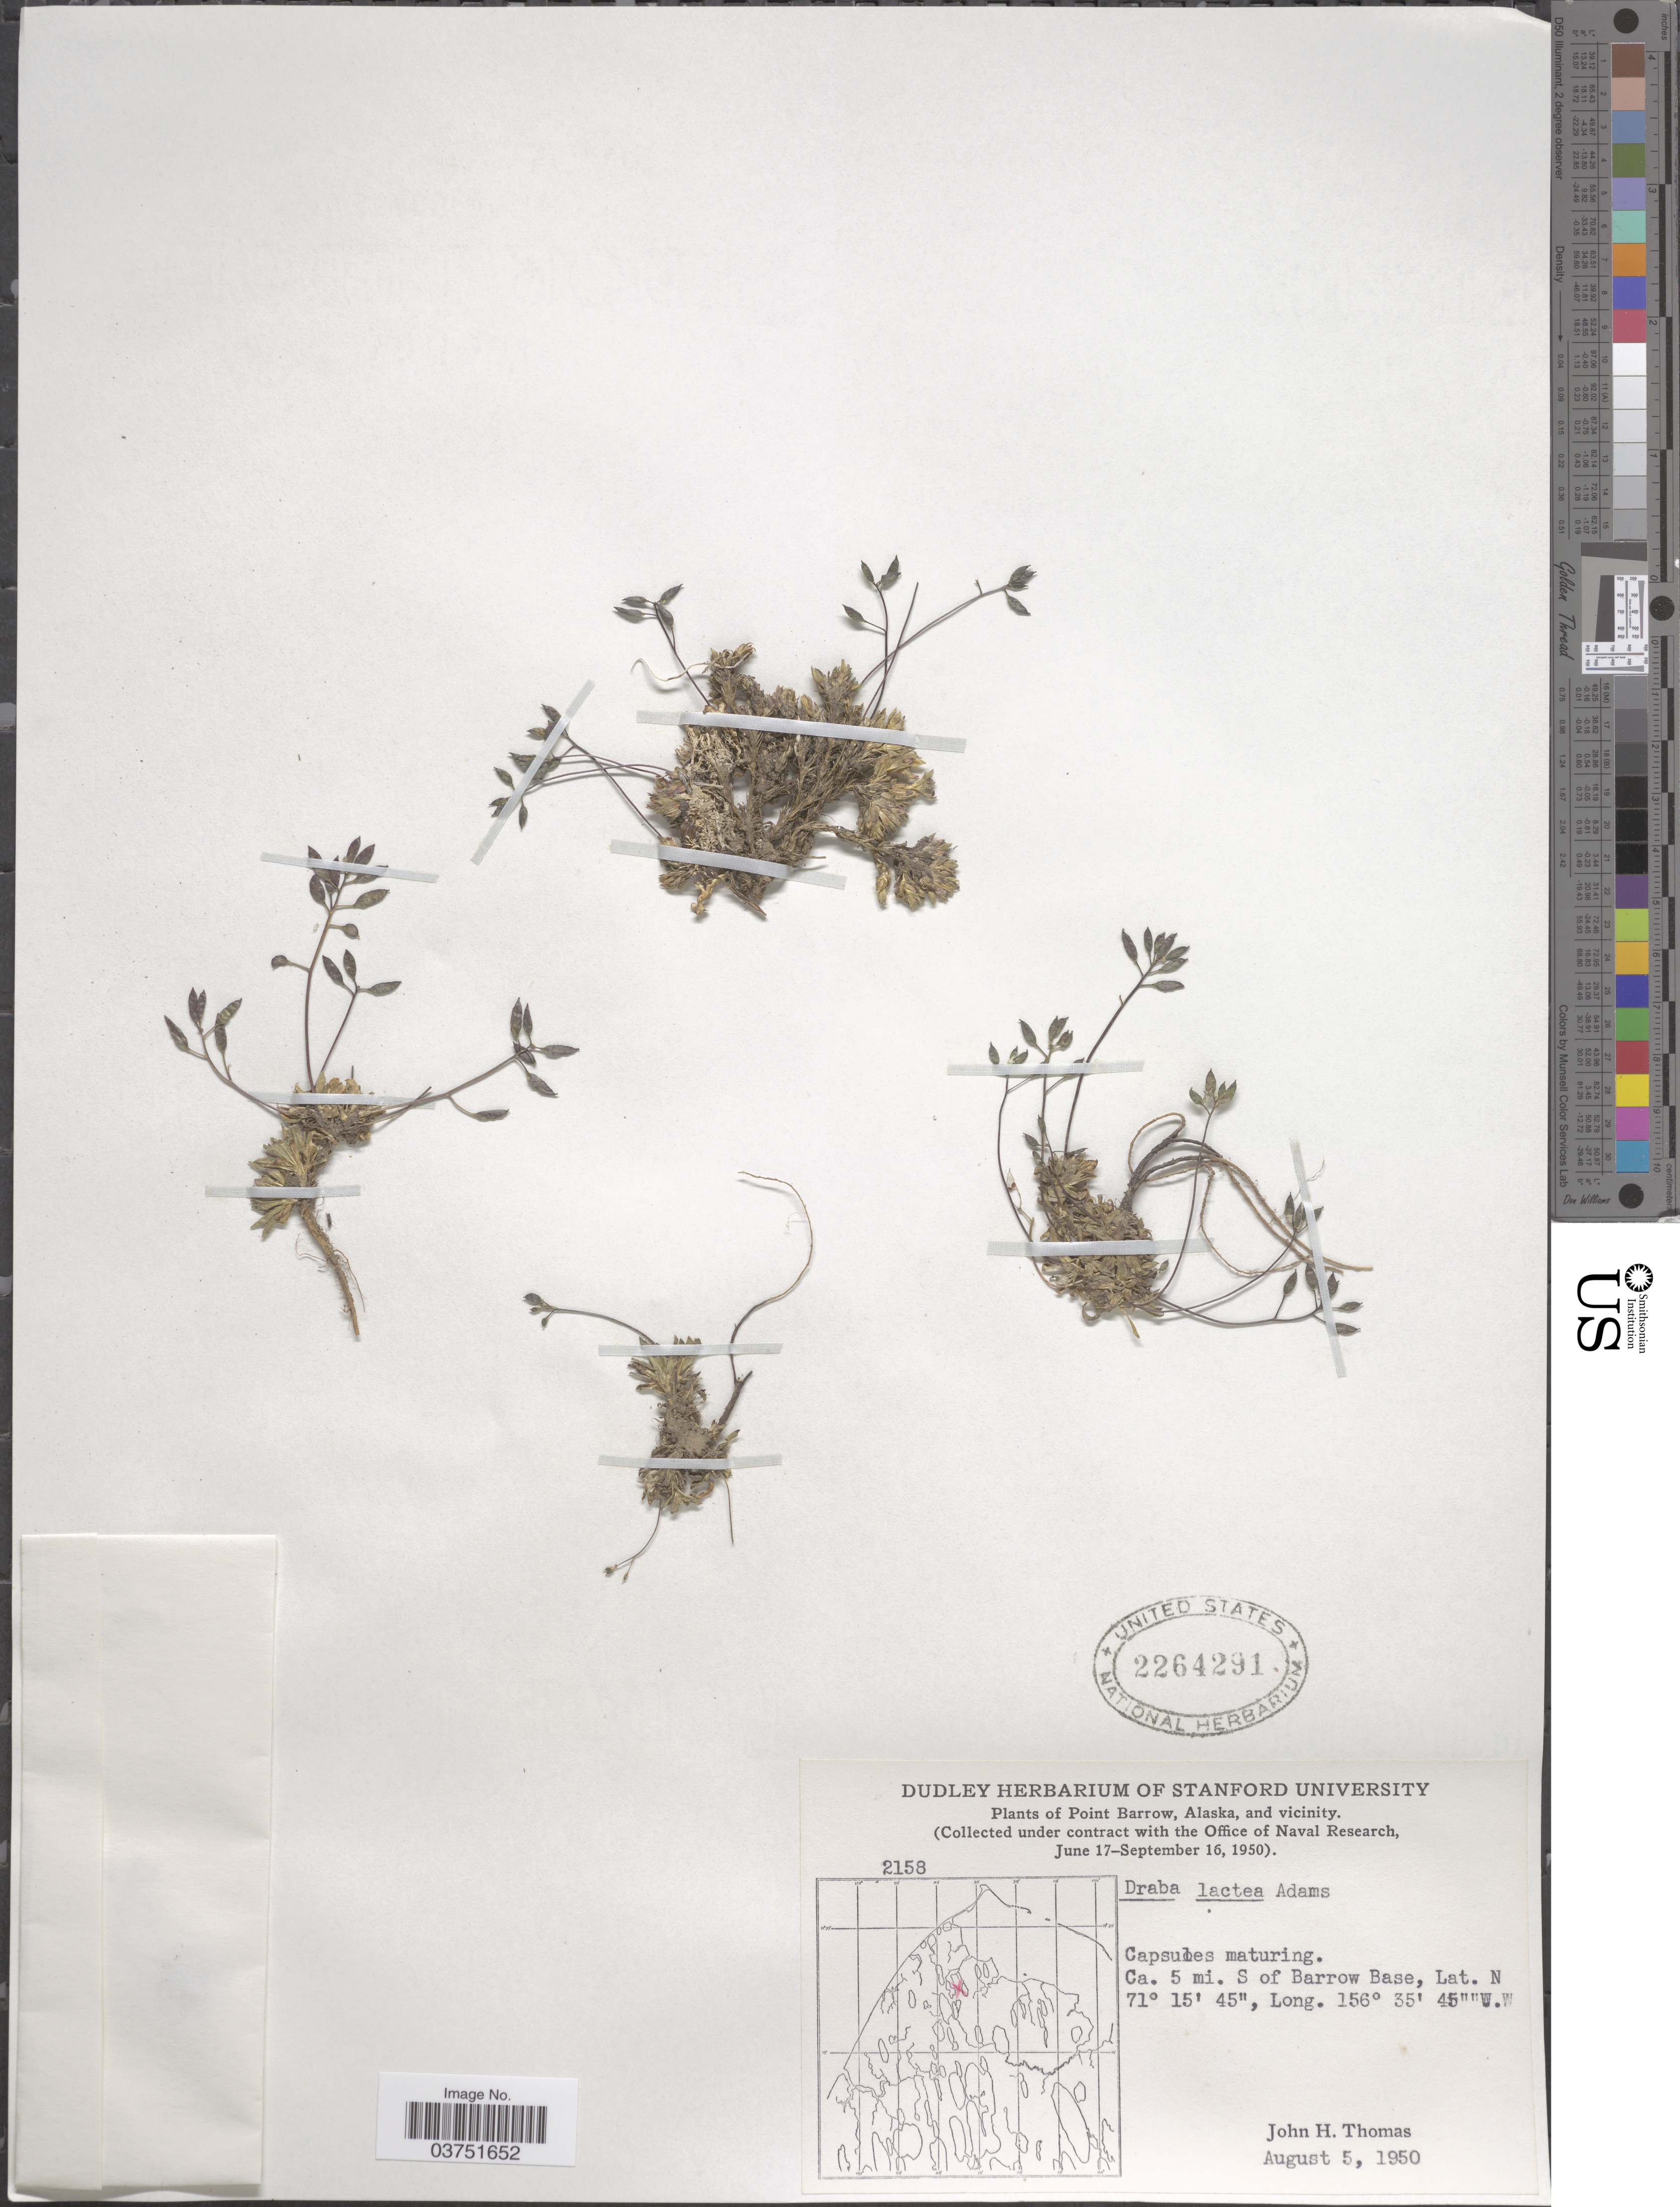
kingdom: Plantae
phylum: Tracheophyta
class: Magnoliopsida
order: Brassicales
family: Brassicaceae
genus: Draba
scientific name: Draba lactea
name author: Adams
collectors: J. H. Thomas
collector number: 2158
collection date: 1950-08-05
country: United States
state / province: Alaska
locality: Point Barrow and vicinity. Ca. 5 mi. S of Barrow Base.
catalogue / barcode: US 2264891